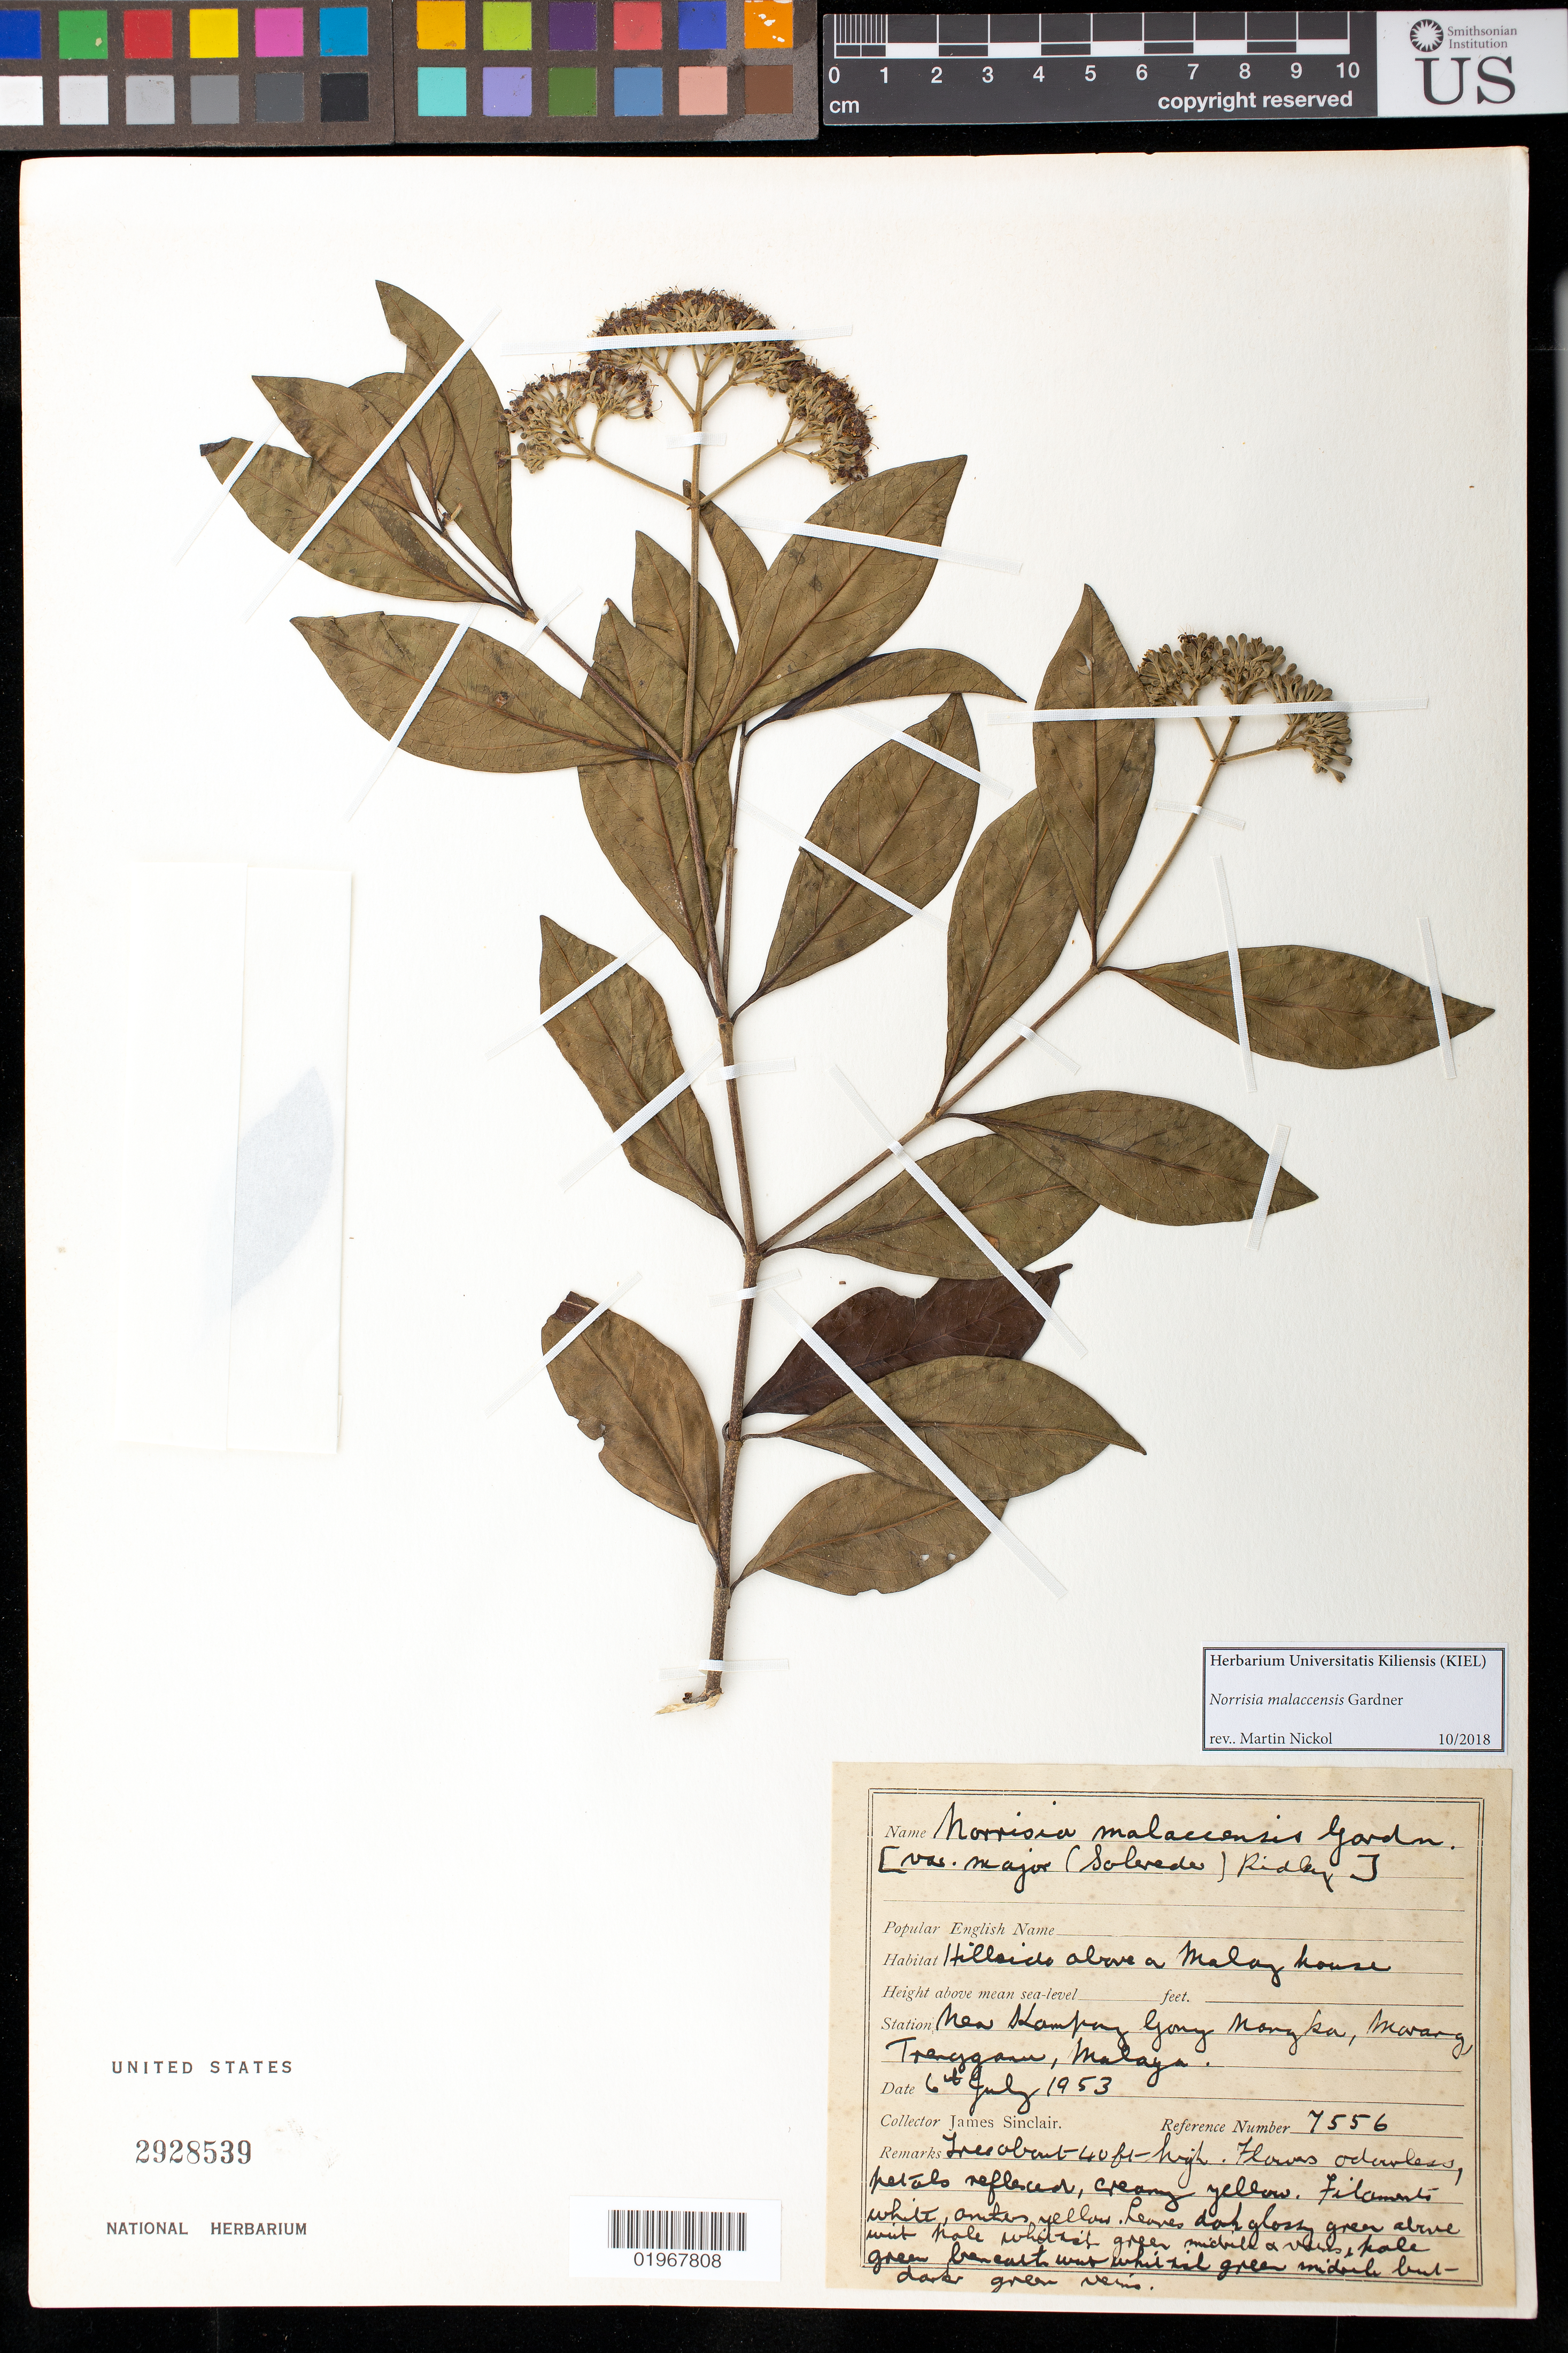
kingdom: Plantae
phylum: Tracheophyta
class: Magnoliopsida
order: Gentianales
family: Loganiaceae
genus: Norrisia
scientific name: Norrisia malaccensis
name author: Gardner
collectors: J. Sinclair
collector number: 7556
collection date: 1953-07-06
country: Malaysia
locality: New Kampung Gong Nangka, Marang, Terengganu, Malaya.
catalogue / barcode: US 2928539